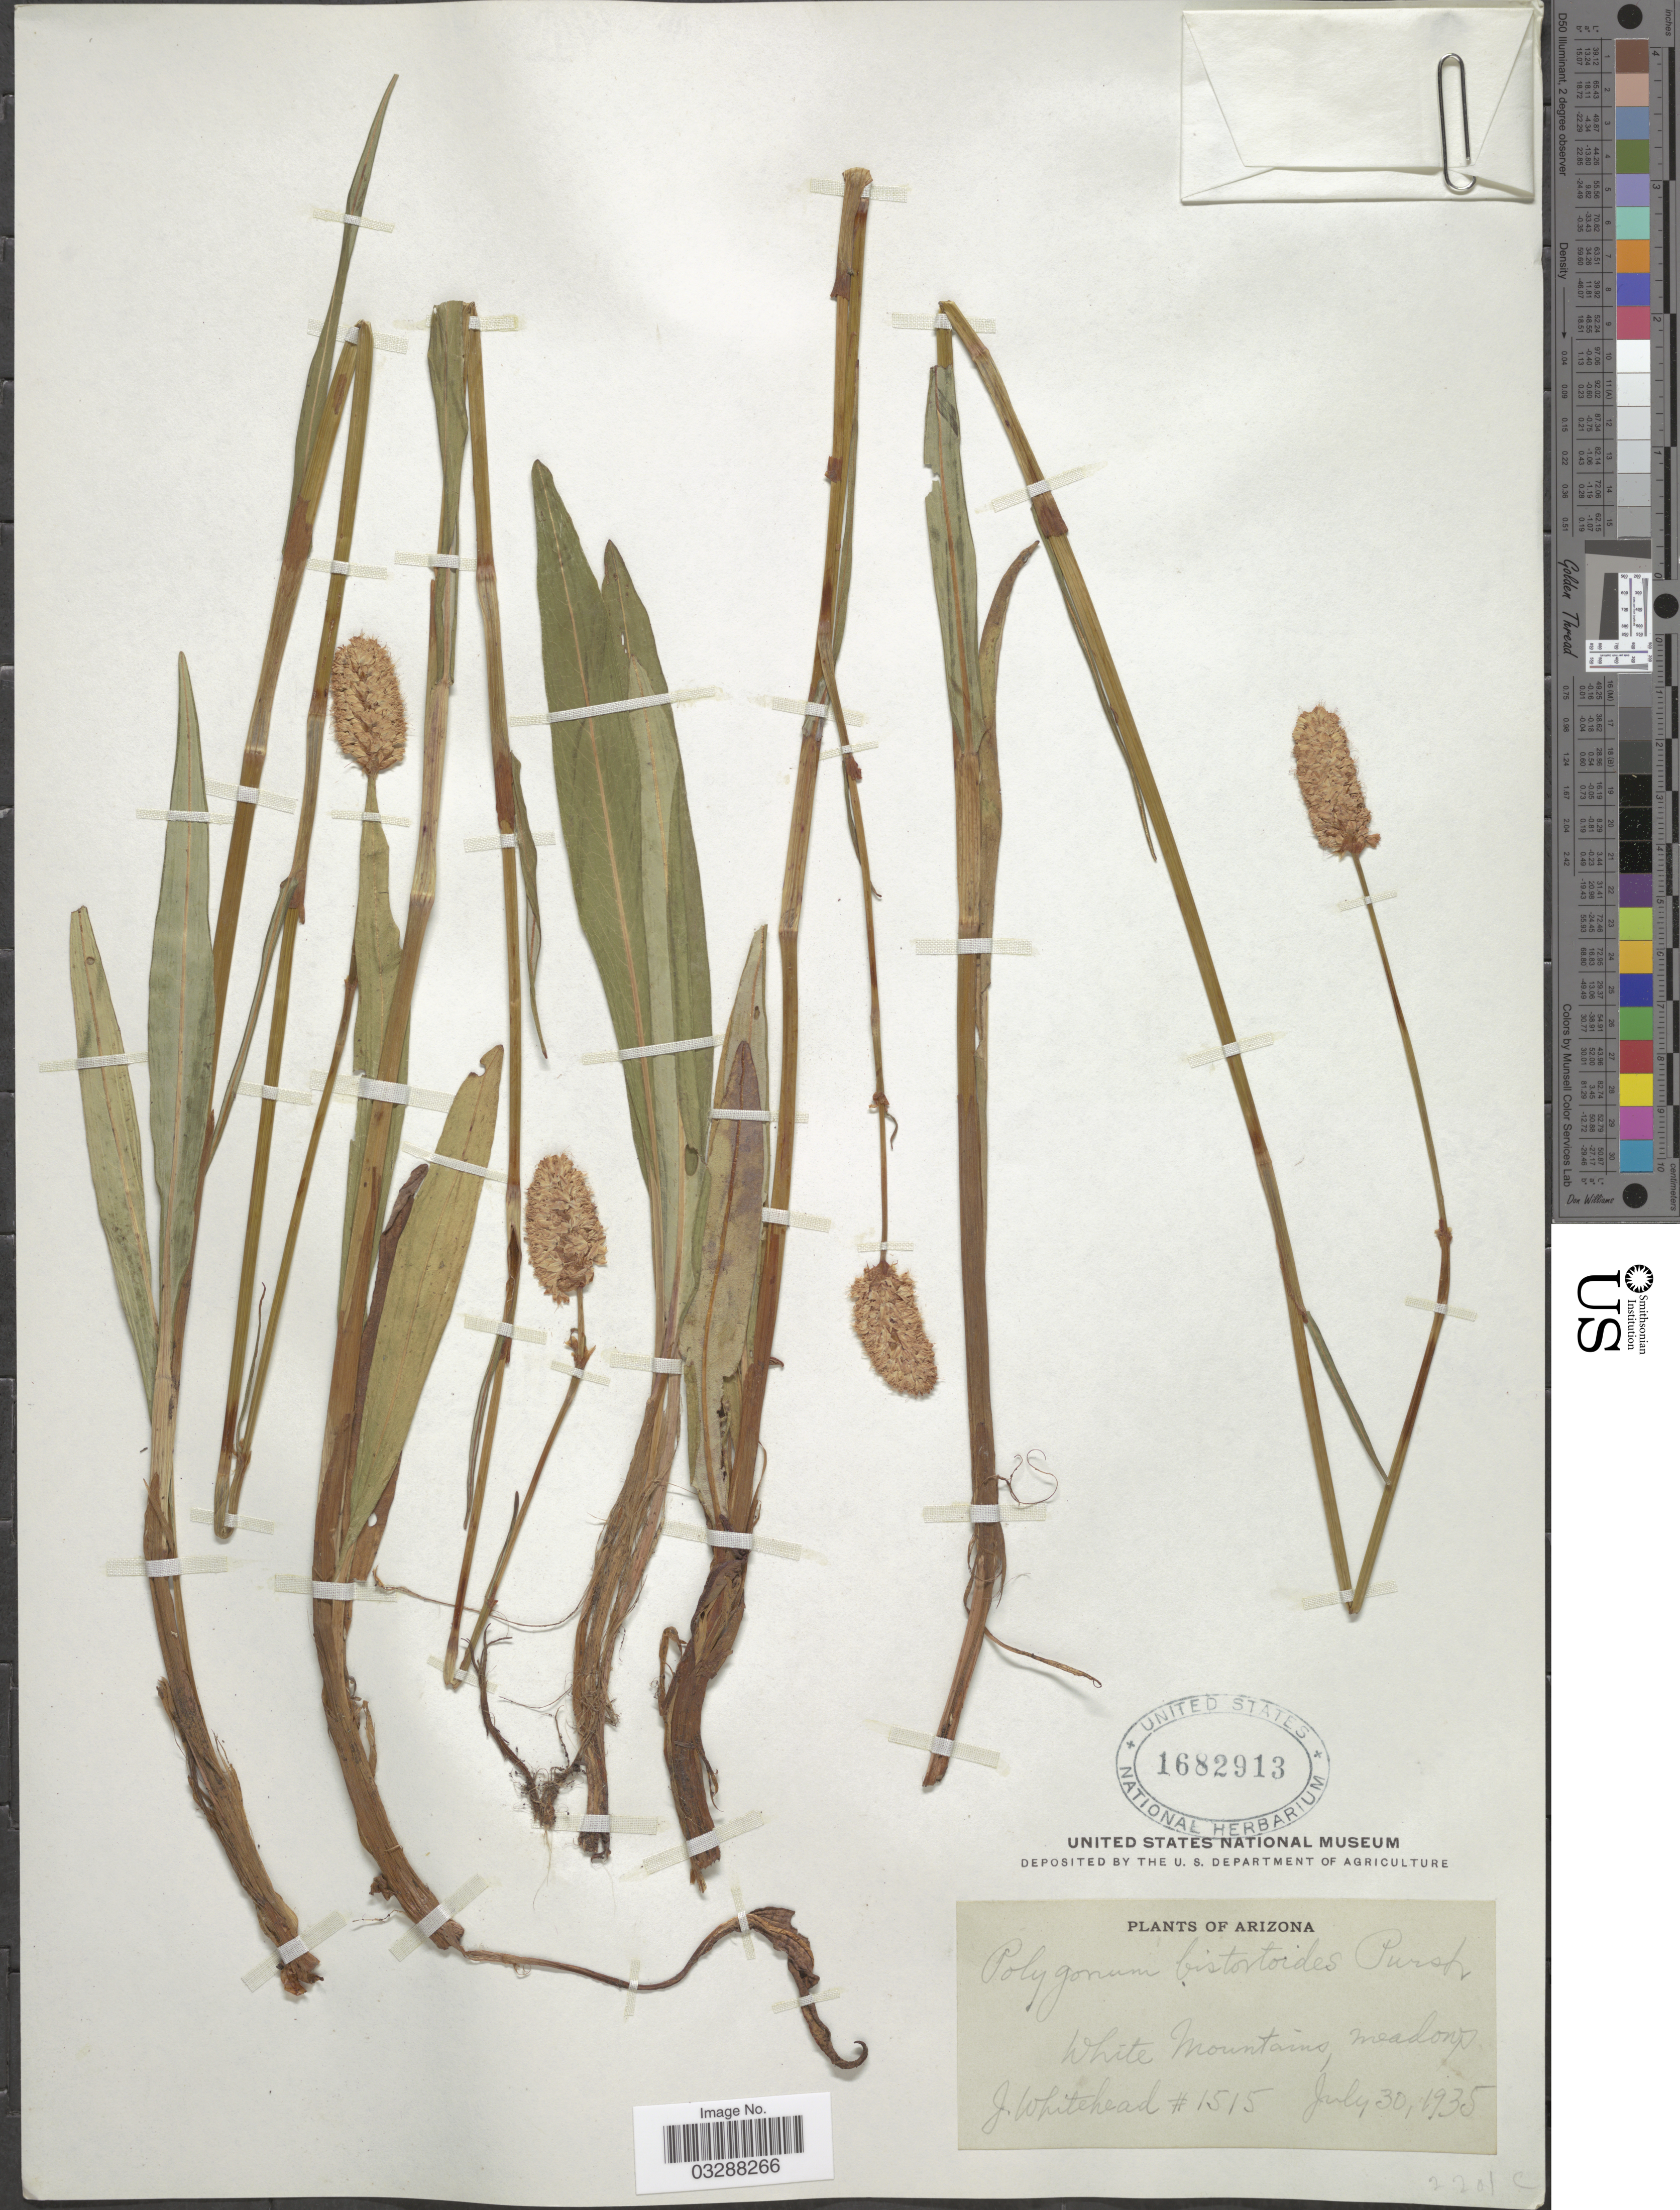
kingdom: Plantae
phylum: Tracheophyta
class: Magnoliopsida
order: Caryophyllales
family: Polygonaceae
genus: Bistorta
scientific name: Bistorta bistortoides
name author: (Pursh) Small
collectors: J. Whitehead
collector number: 1515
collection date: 1935-07-30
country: United States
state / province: Arizona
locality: White Mountains, meadows.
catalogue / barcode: US 1682913